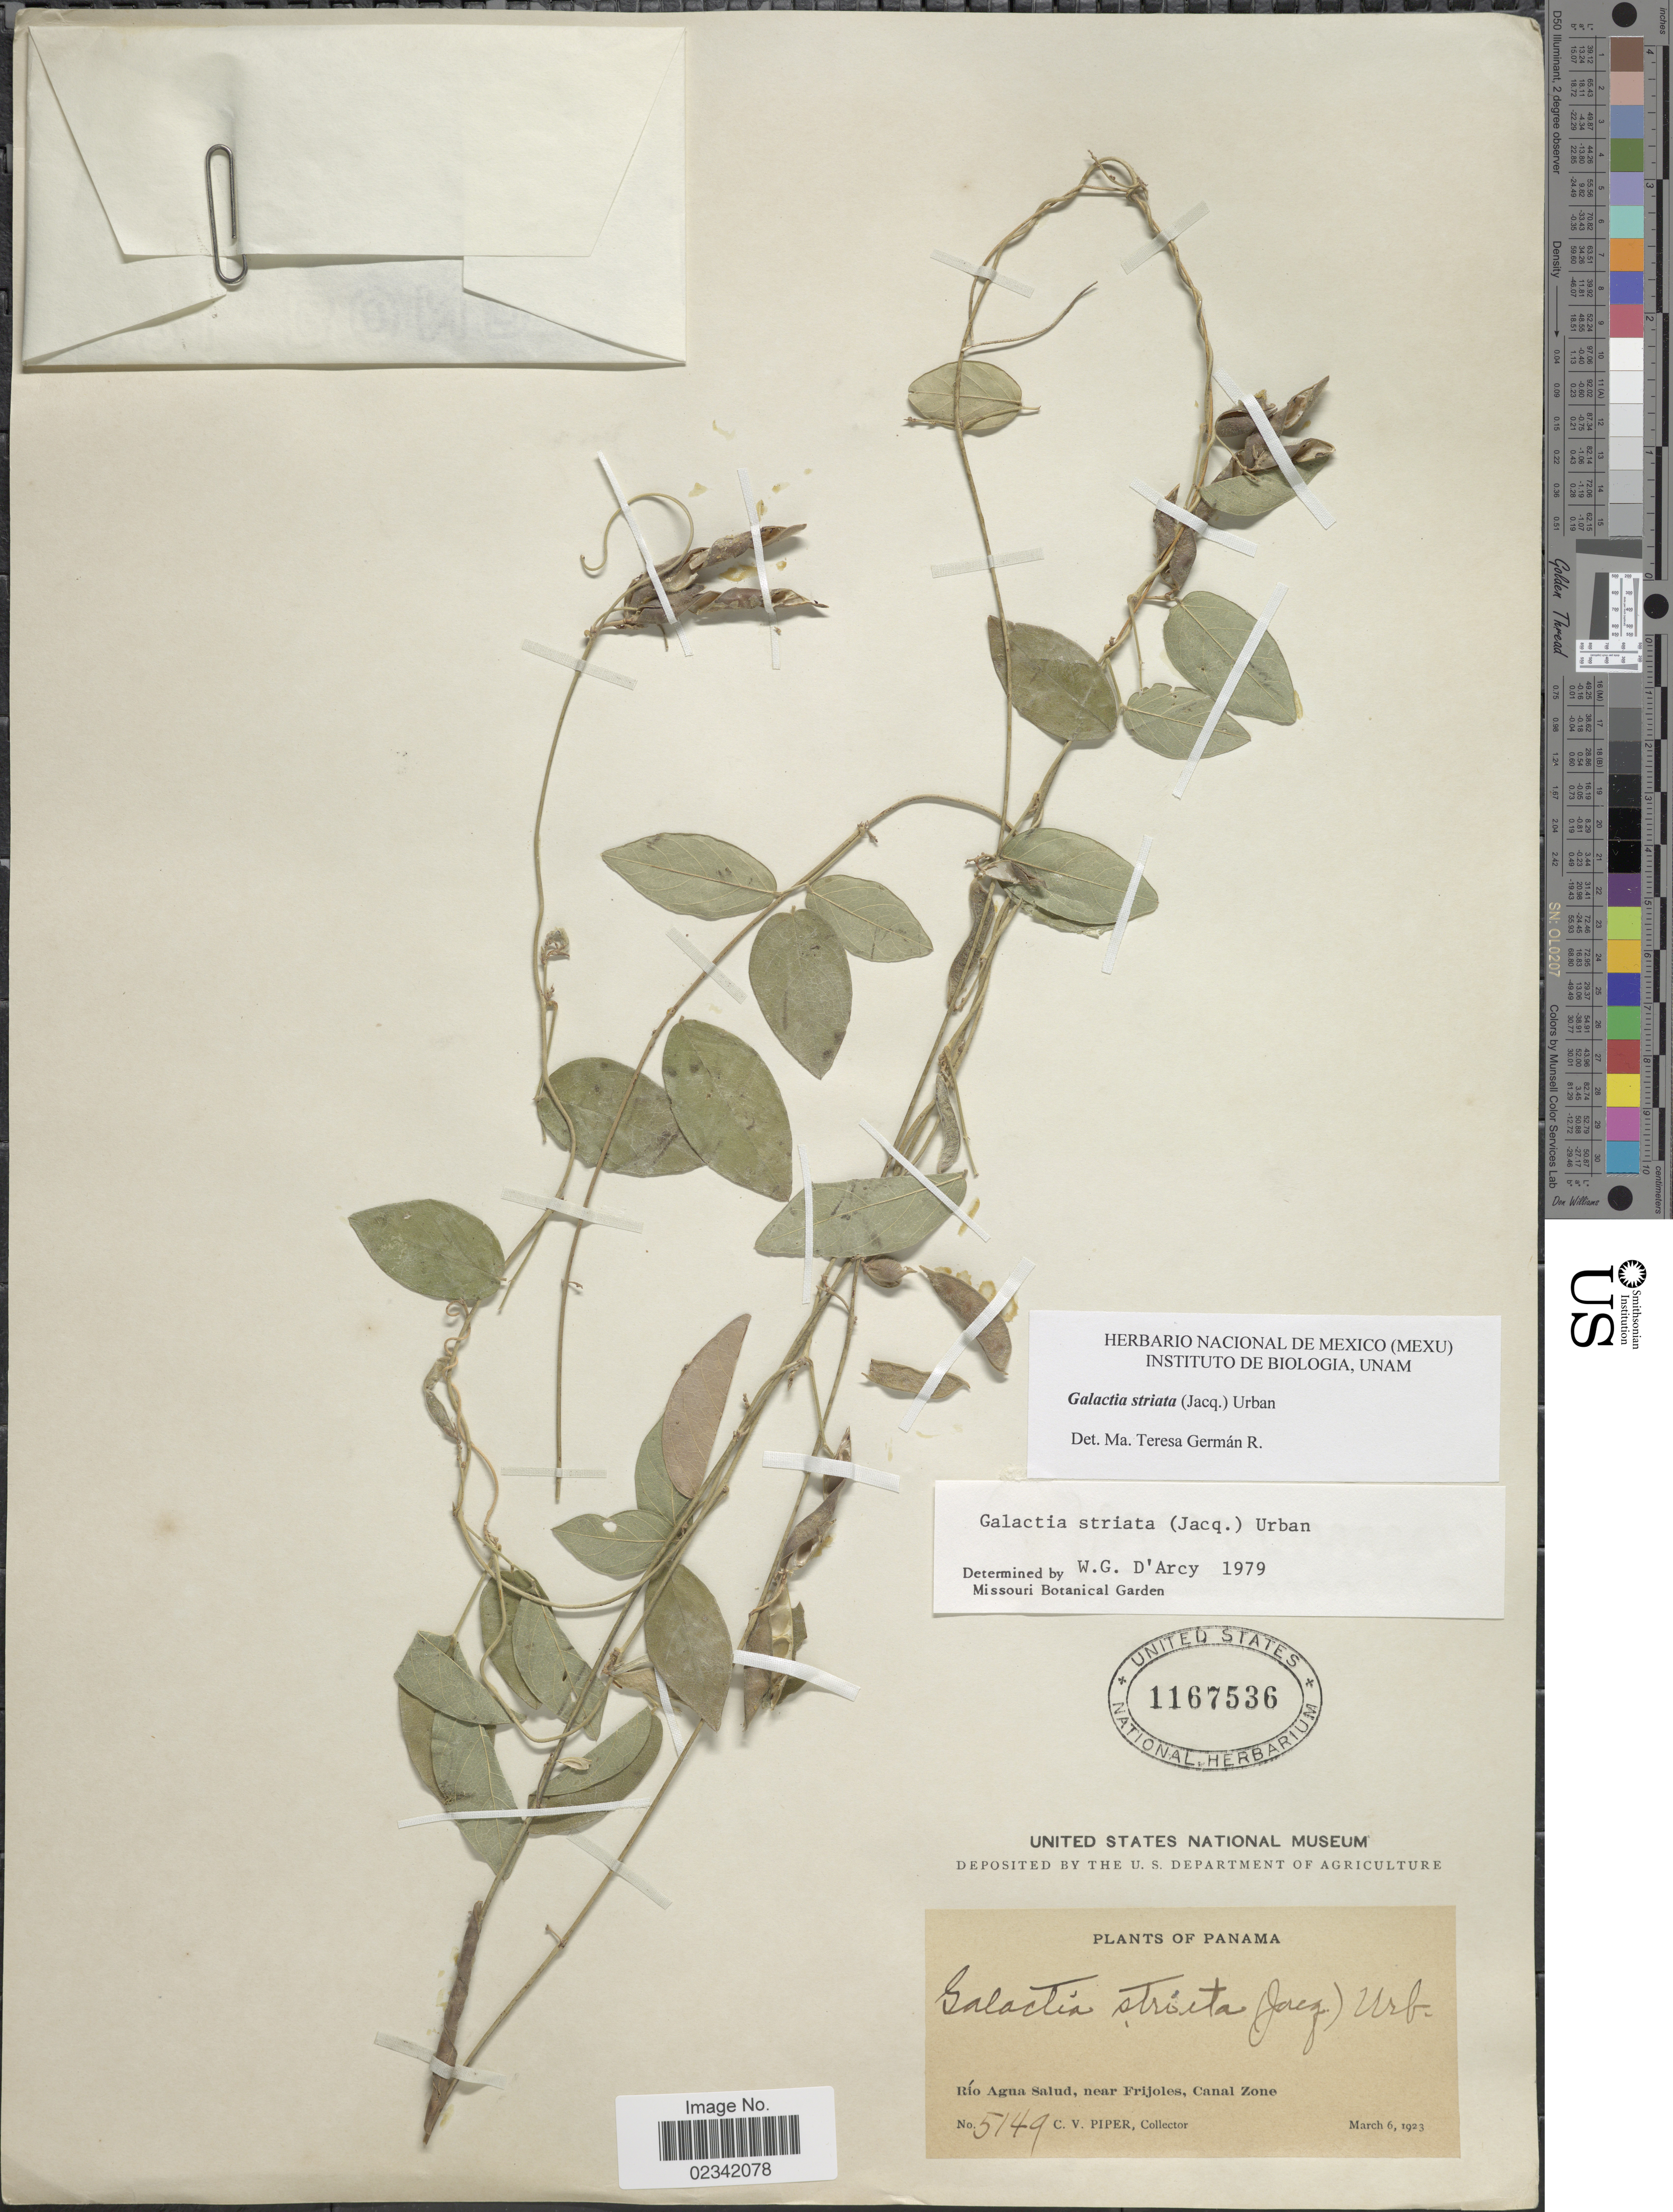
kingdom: Plantae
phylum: Tracheophyta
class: Magnoliopsida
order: Fabales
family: Fabaceae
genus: Galactia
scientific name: Galactia striata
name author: (Jacq.) Urb.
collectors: C. V. Piper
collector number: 5149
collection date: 1923-03-06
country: Panama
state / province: Colón / Panamá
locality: Rio Agua Salud, near Frijoles, Canal Zone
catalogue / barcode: US 1167536